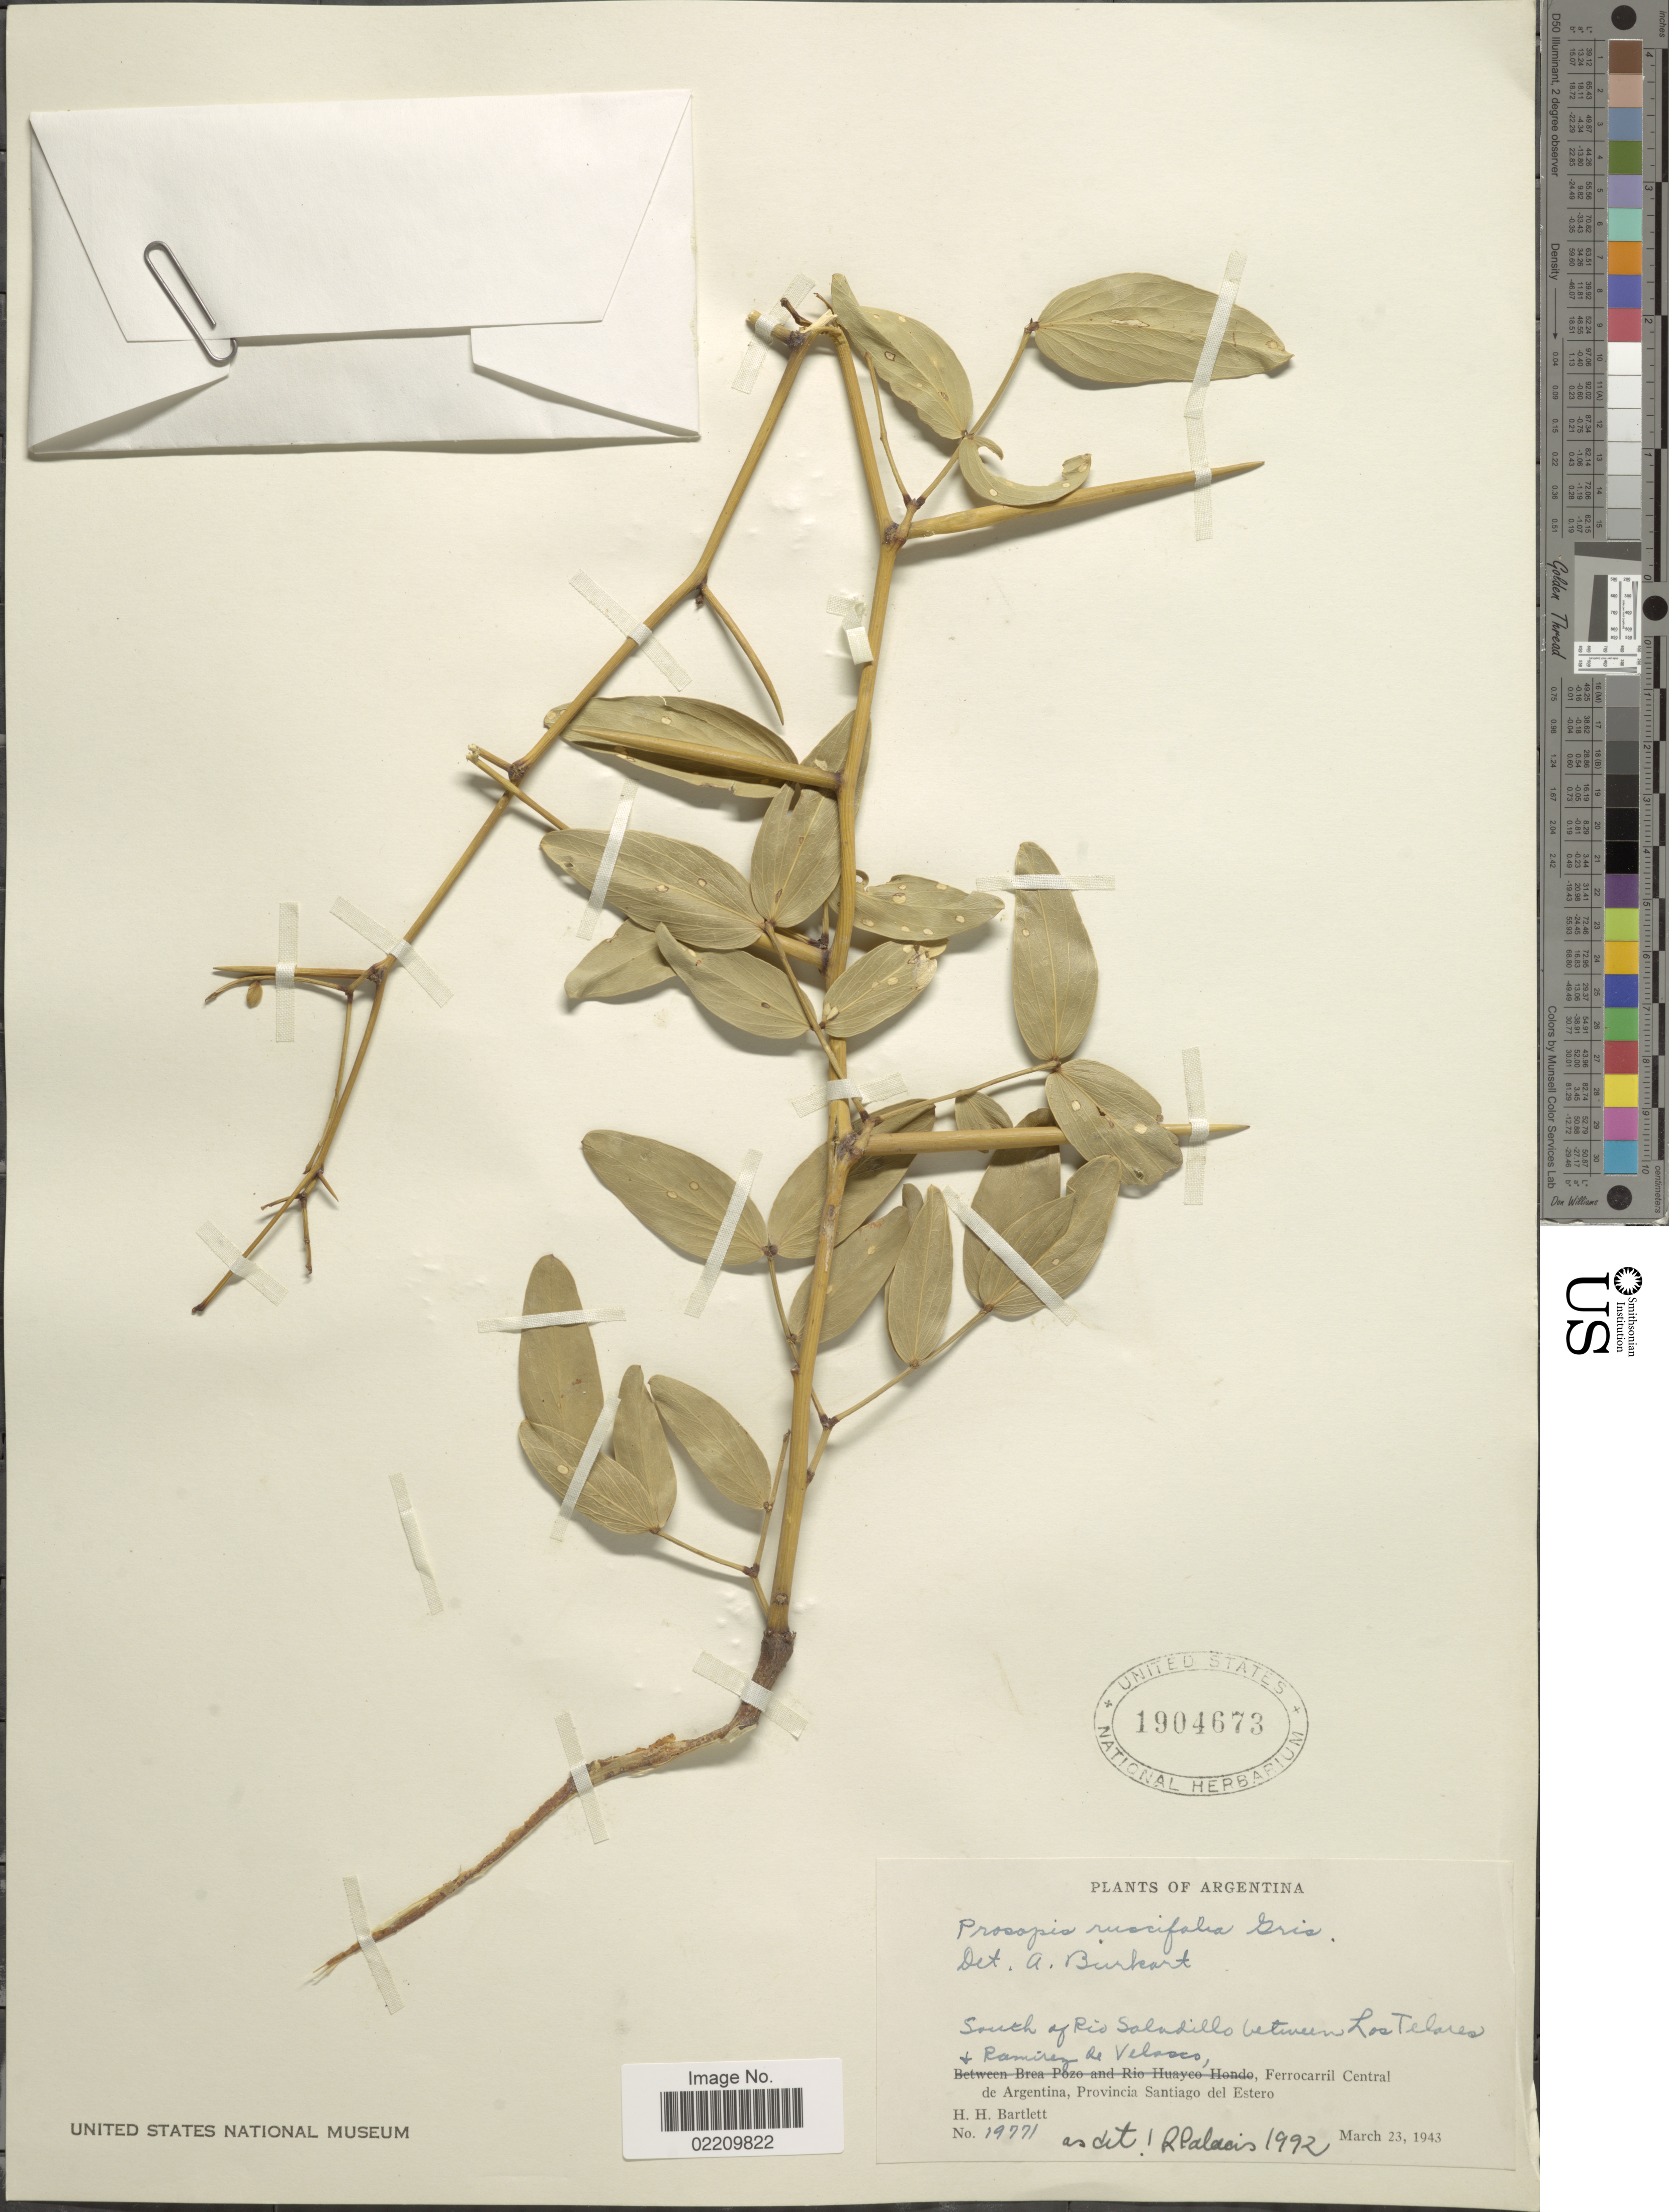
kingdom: Plantae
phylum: Tracheophyta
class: Magnoliopsida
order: Fabales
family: Fabaceae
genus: Neltuma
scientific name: Neltuma ruscifolia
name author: (Griseb.) C. E. Hughes & G.P. Lewis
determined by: Strong, Mark T., (BOT), Smithsonian Institution - National Museum of Natural History (UNITED STATES)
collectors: H. H. Bartlett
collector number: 19771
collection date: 1943-03-23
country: Argentina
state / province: Santiago del Estero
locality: South of Rio Saladillo between Los Telares & Ramirez de Velasco. Ferrocarril Central de Argentina, Provincia Santiago del Estero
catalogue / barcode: US 1904673